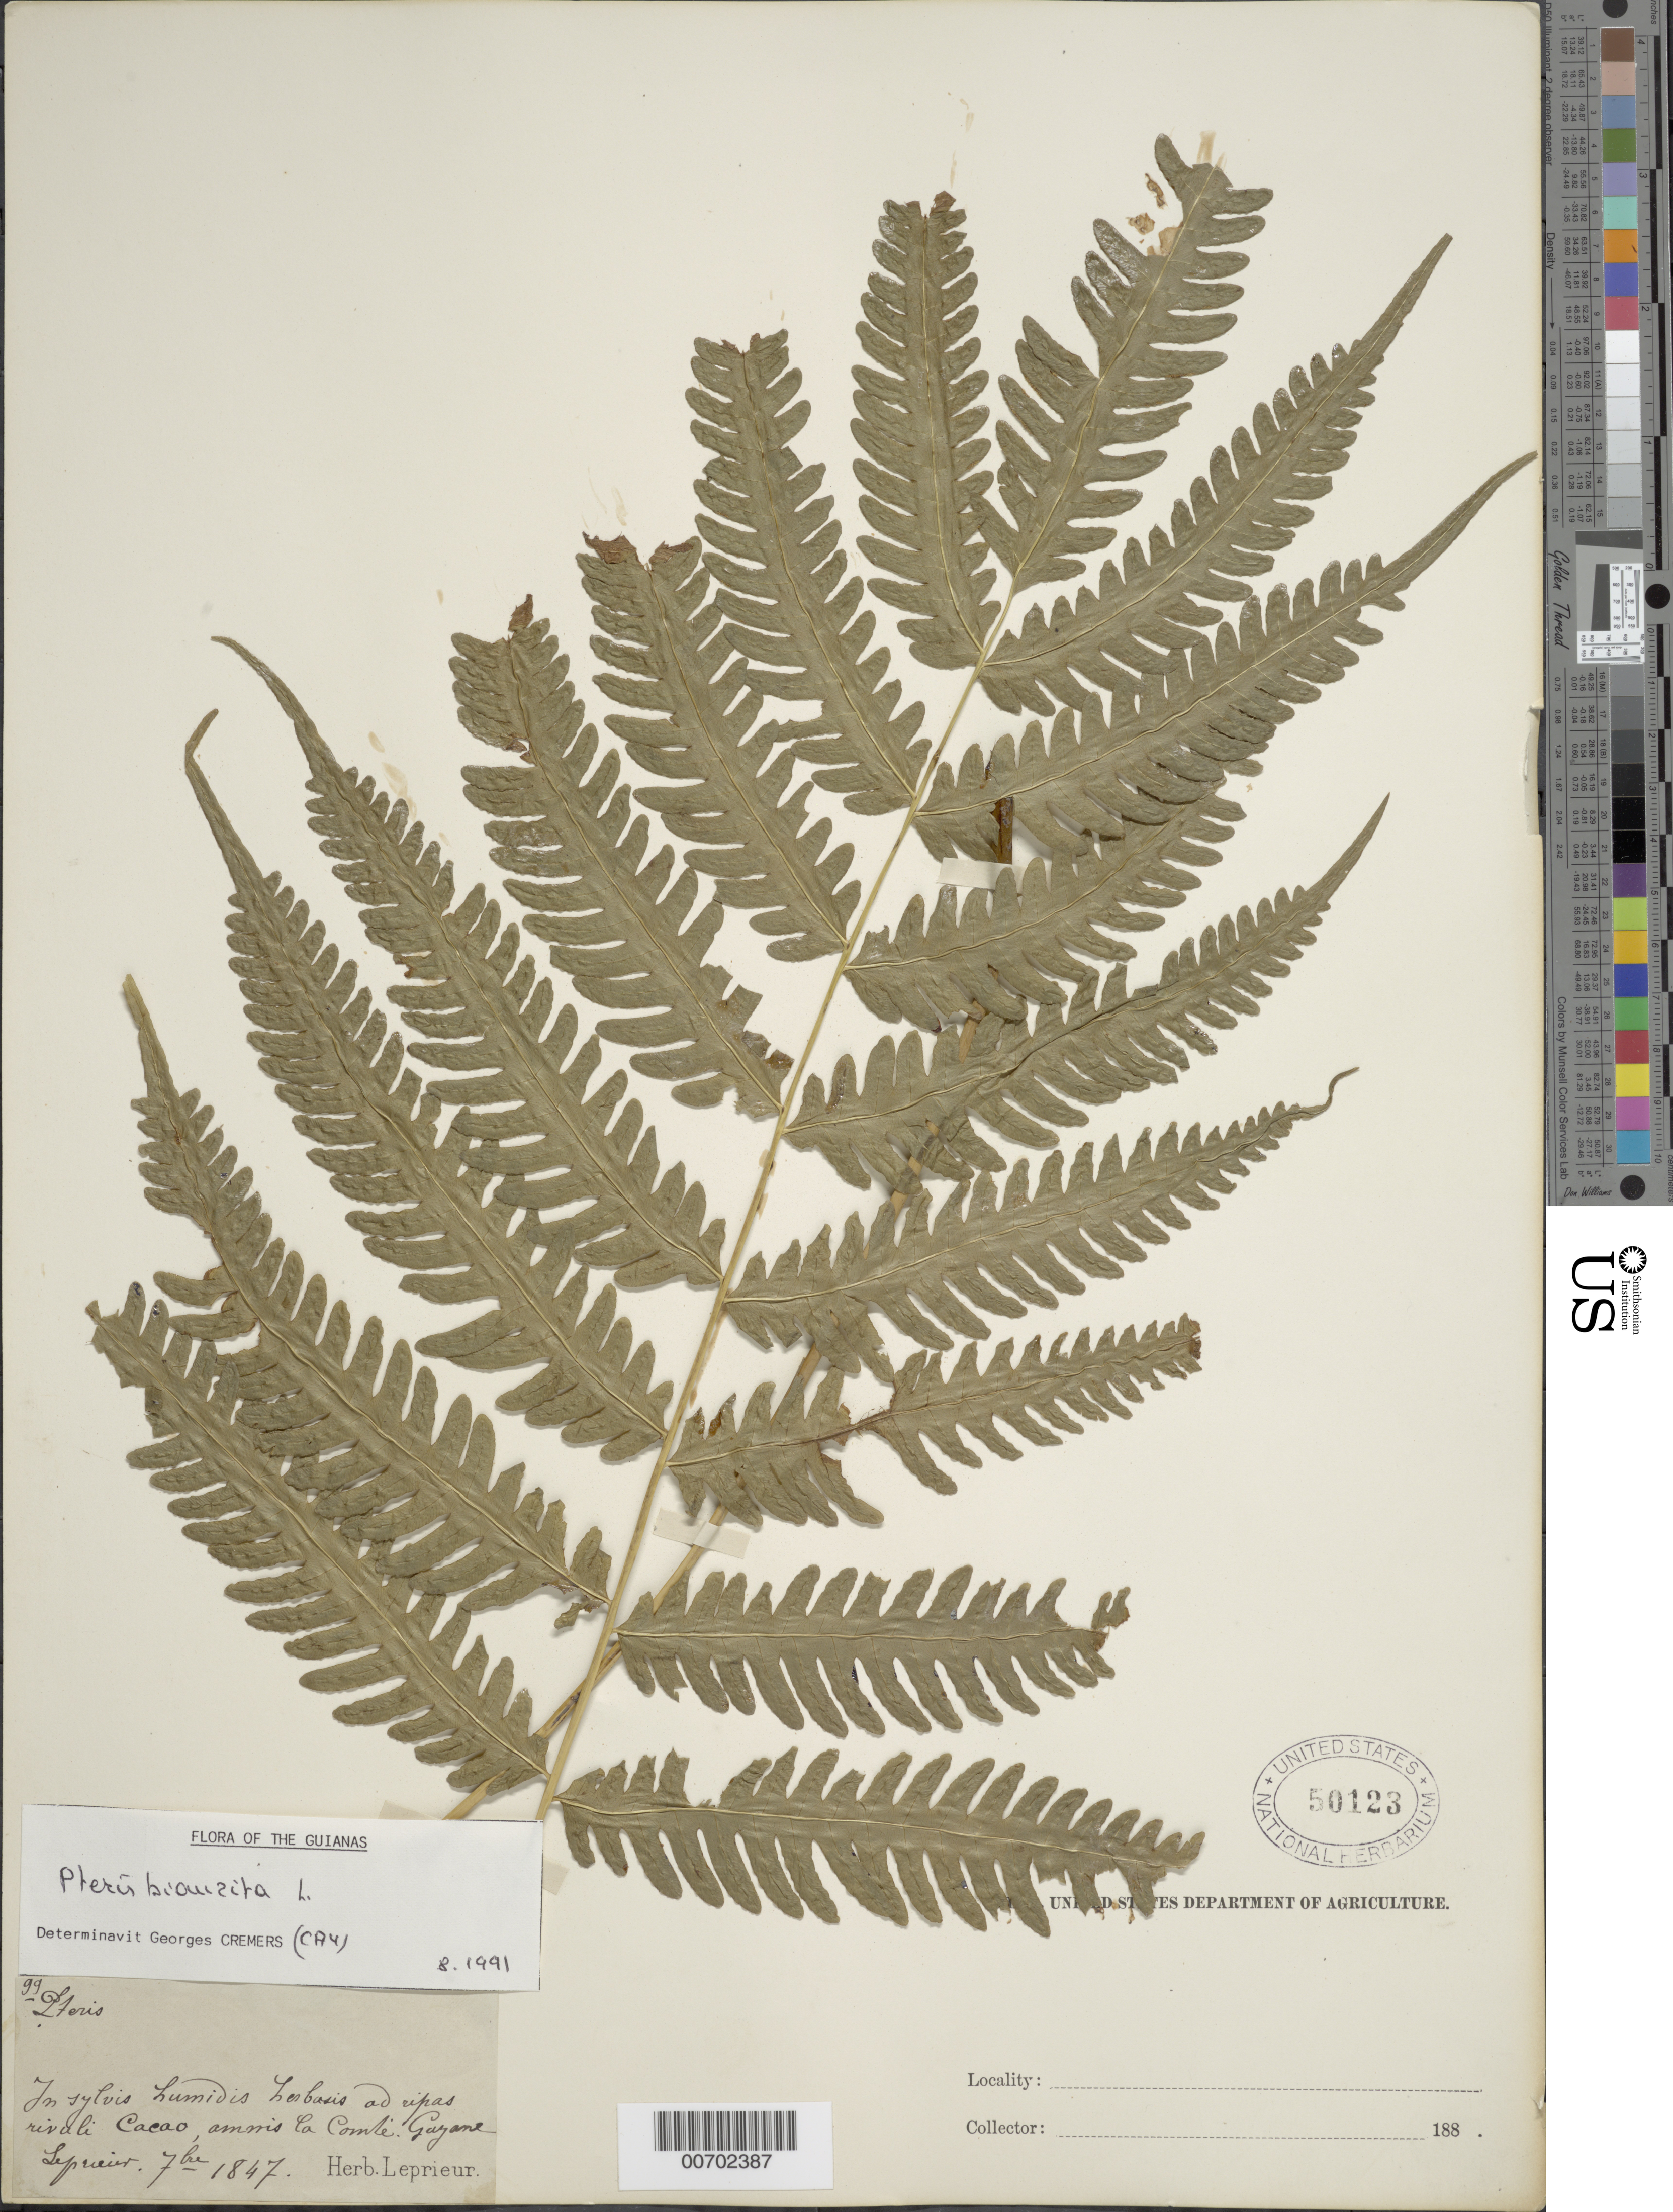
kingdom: Plantae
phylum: Tracheophyta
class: Polypodiopsida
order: Polypodiales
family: Pteridaceae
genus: Pteris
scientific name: Pteris biaurita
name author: L.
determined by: Cremers, Georges A.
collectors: F. M. R. Leprieur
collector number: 99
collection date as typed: July 1847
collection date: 1847-07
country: French Guiana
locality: Cacao, amnis la Comte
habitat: In wet forest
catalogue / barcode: US 50123